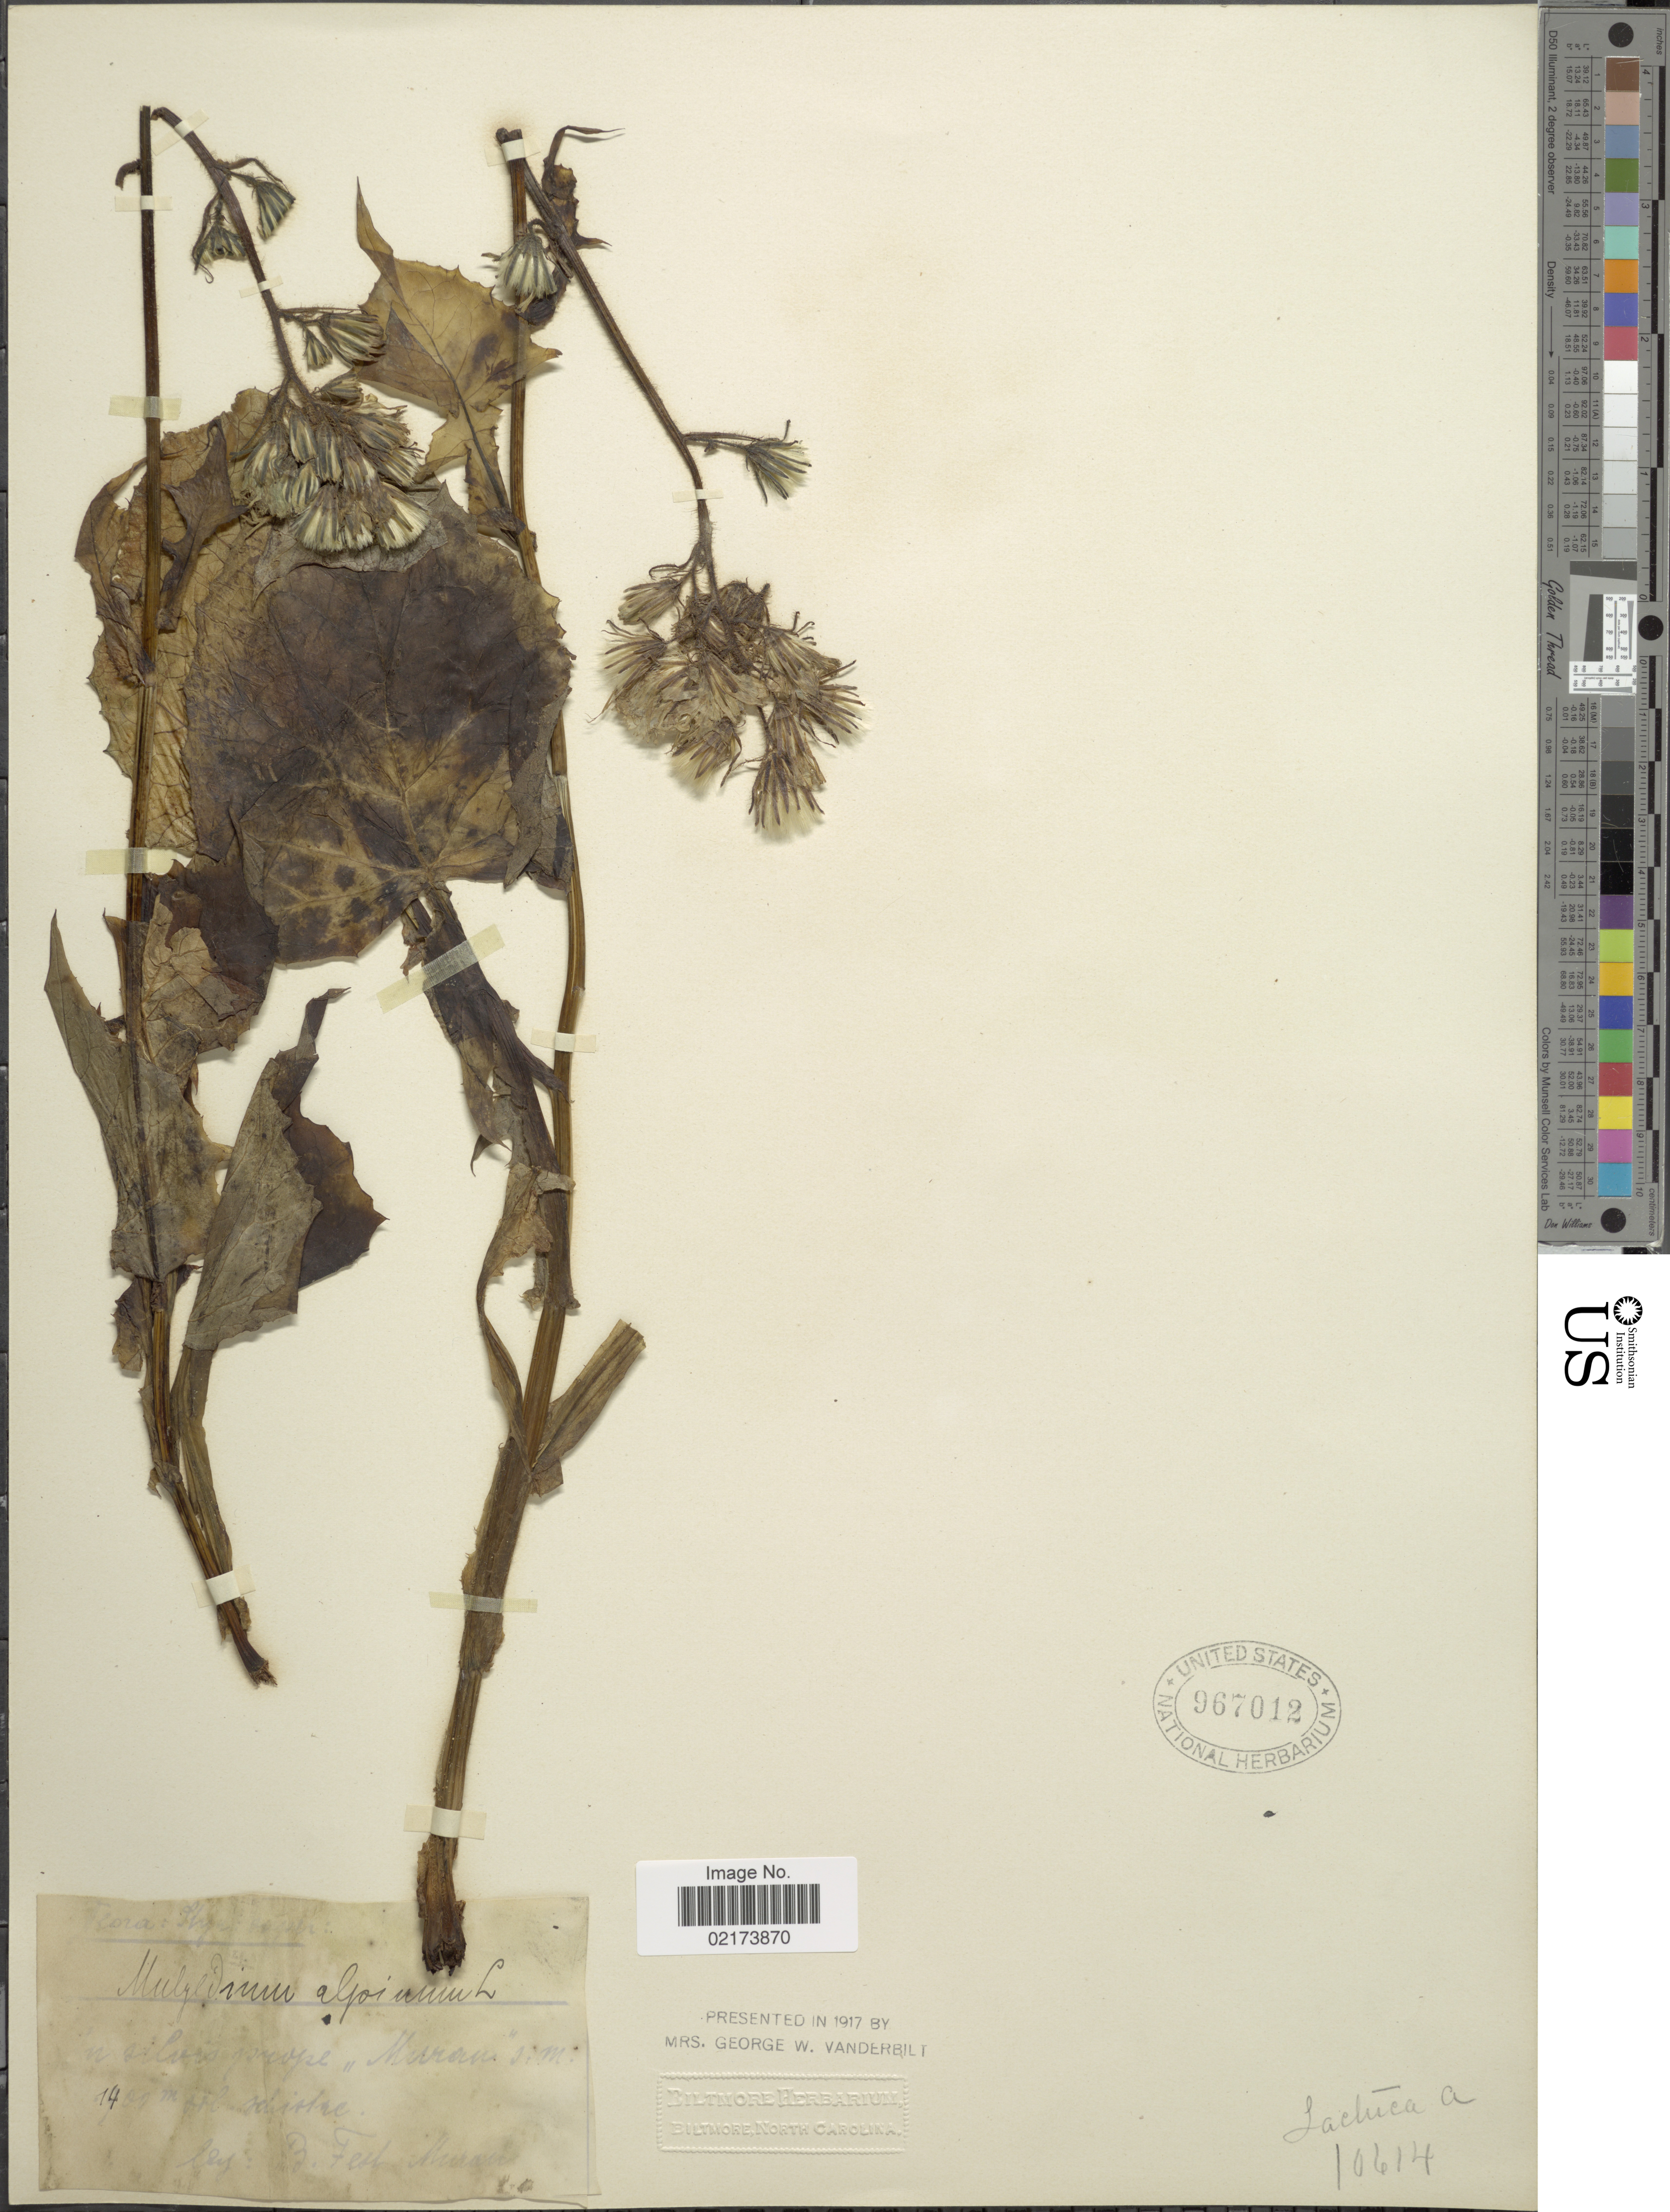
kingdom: Plantae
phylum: Tracheophyta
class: Magnoliopsida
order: Asterales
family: Asteraceae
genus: Lactuca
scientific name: Lactuca alpina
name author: (L.) A. Gray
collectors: B. Fest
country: Austria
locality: prope Murau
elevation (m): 1400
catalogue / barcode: US 967012